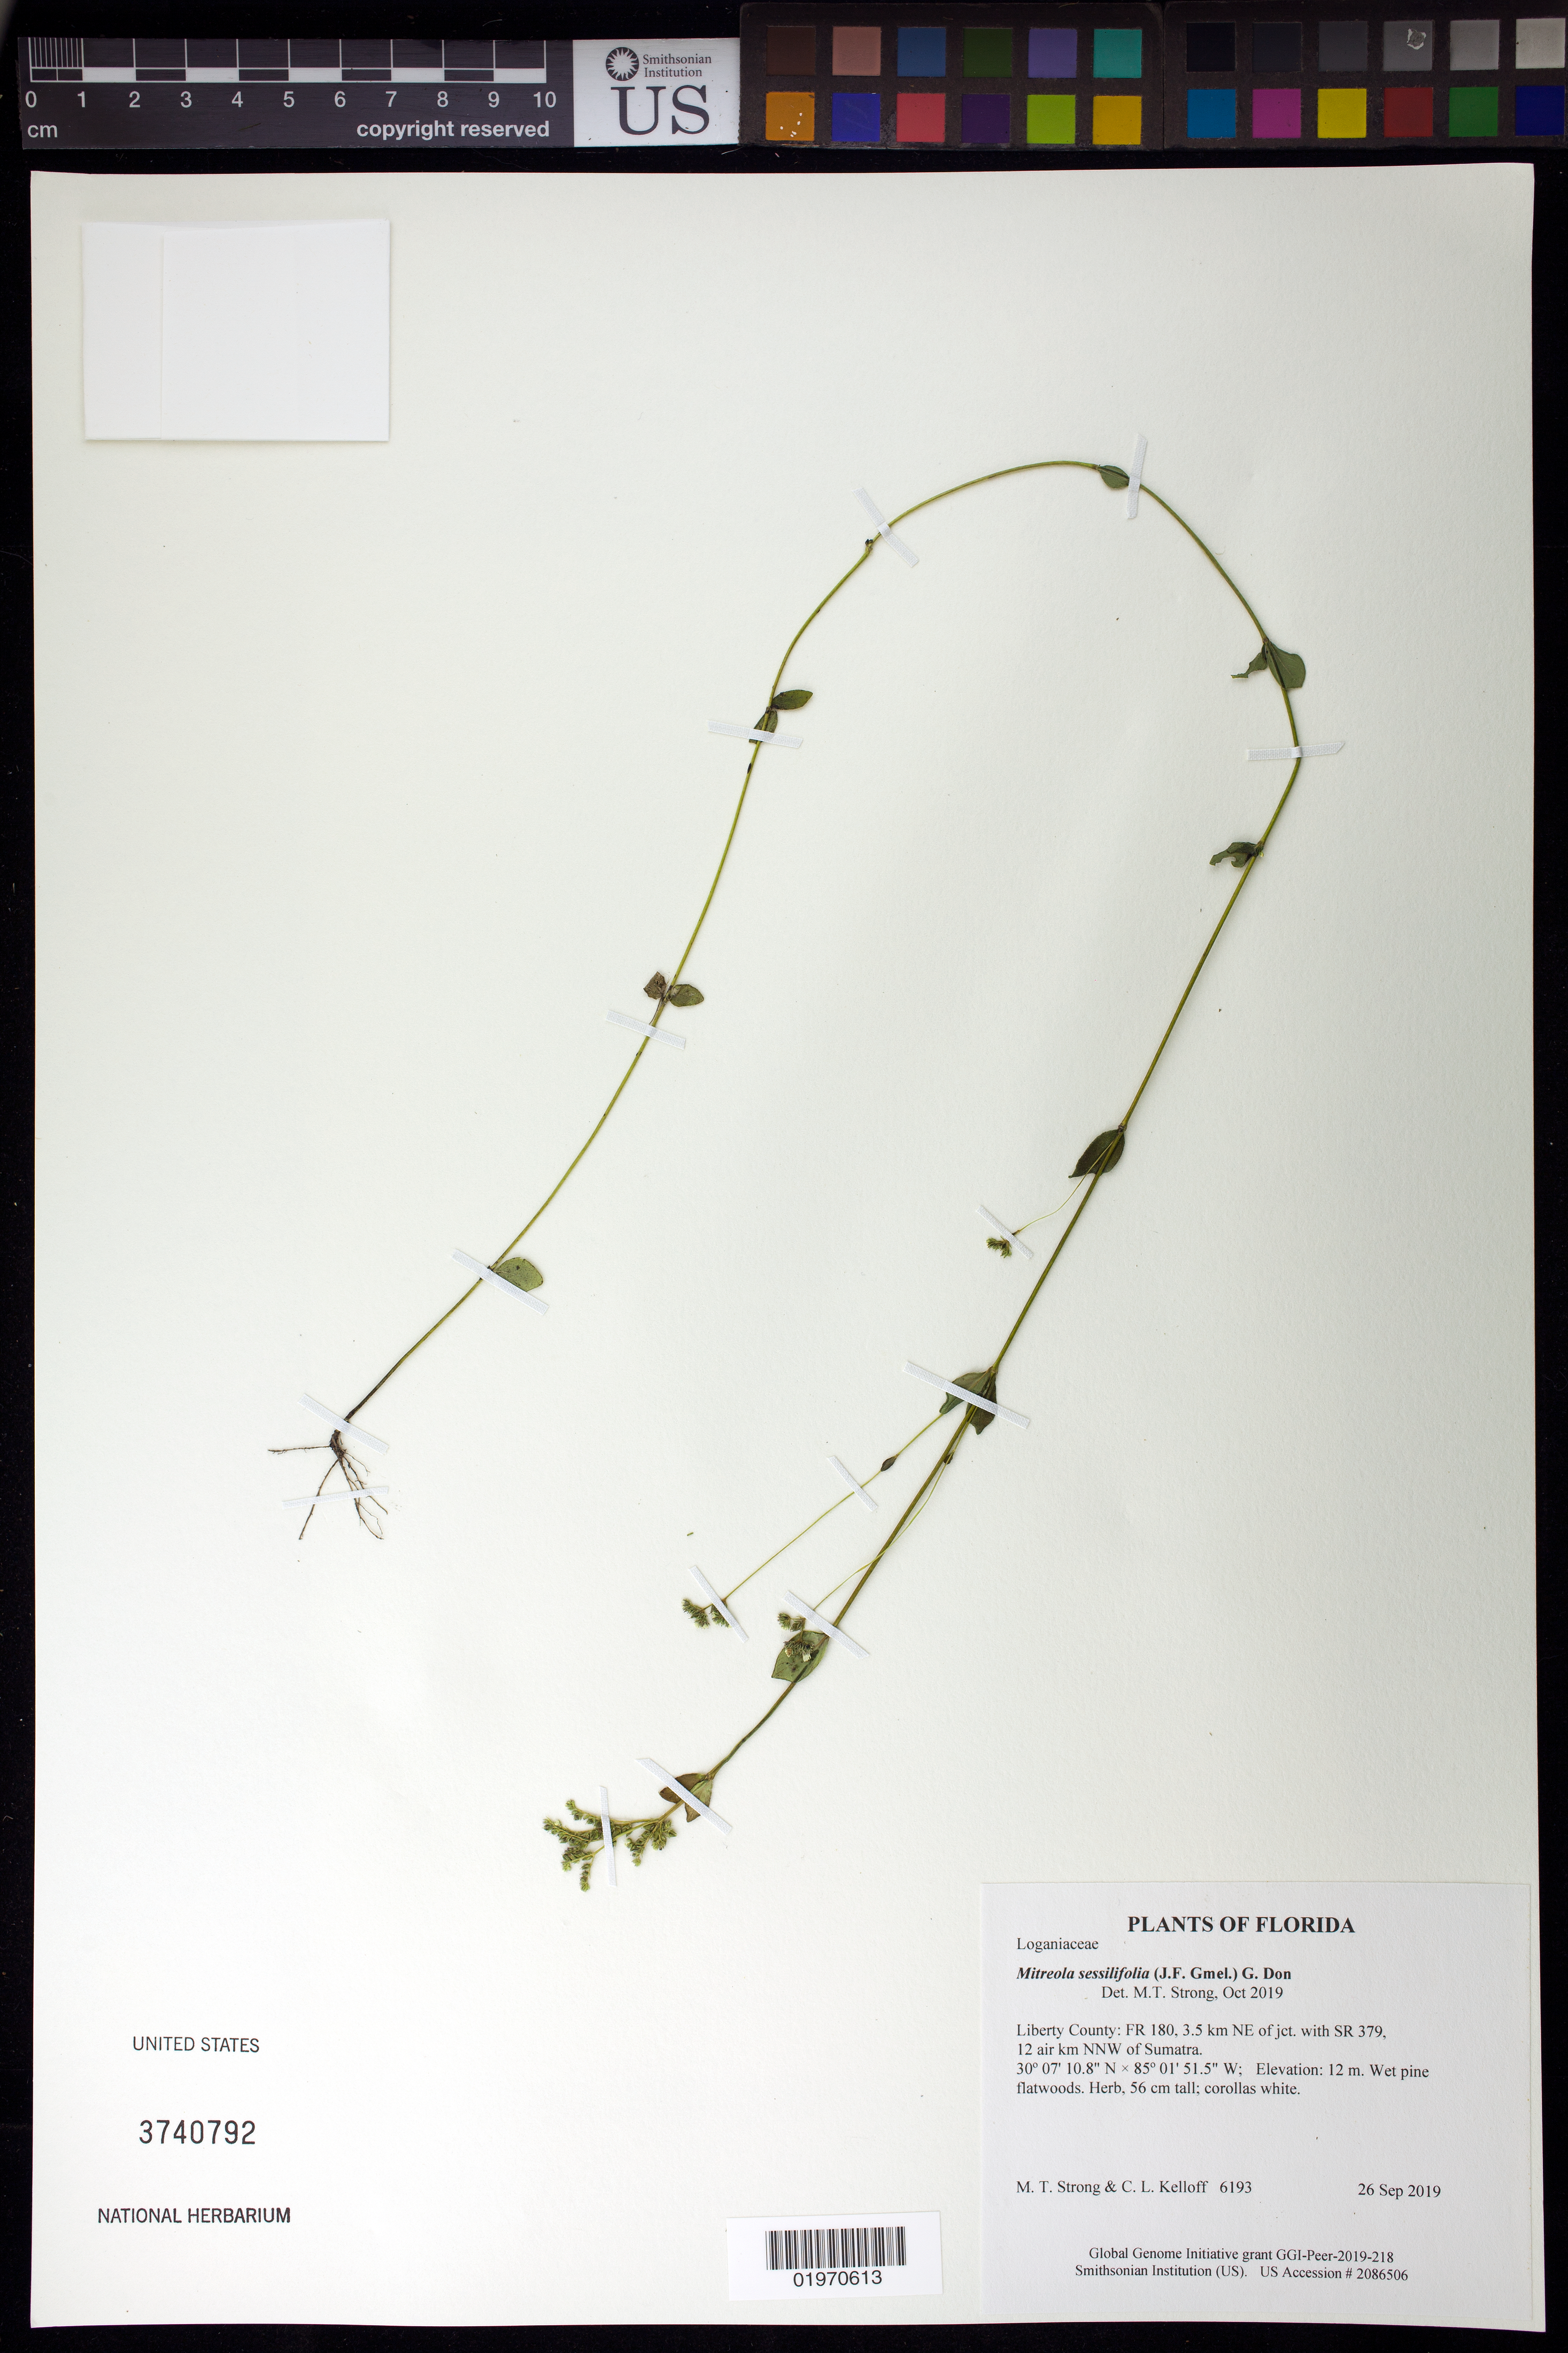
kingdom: Plantae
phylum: Tracheophyta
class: Magnoliopsida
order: Gentianales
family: Loganiaceae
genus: Mitreola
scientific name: Mitreola sessilifolia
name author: (J.F. Gmel.) G. Don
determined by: Strong, Mark T., (BOT), Smithsonian Institution - National Museum of Natural History (UNITED STATES)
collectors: M. T. Strong & C. L. Kelloff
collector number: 6193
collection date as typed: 26 Sep 2019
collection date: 2019-09-26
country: United States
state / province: Florida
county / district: Liberty County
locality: FR 180, 3.5 km NE of jct. with SR 379, 12 air km NNW of Sumatra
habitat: Wet pine flatwoods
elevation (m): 12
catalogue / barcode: US 3740792